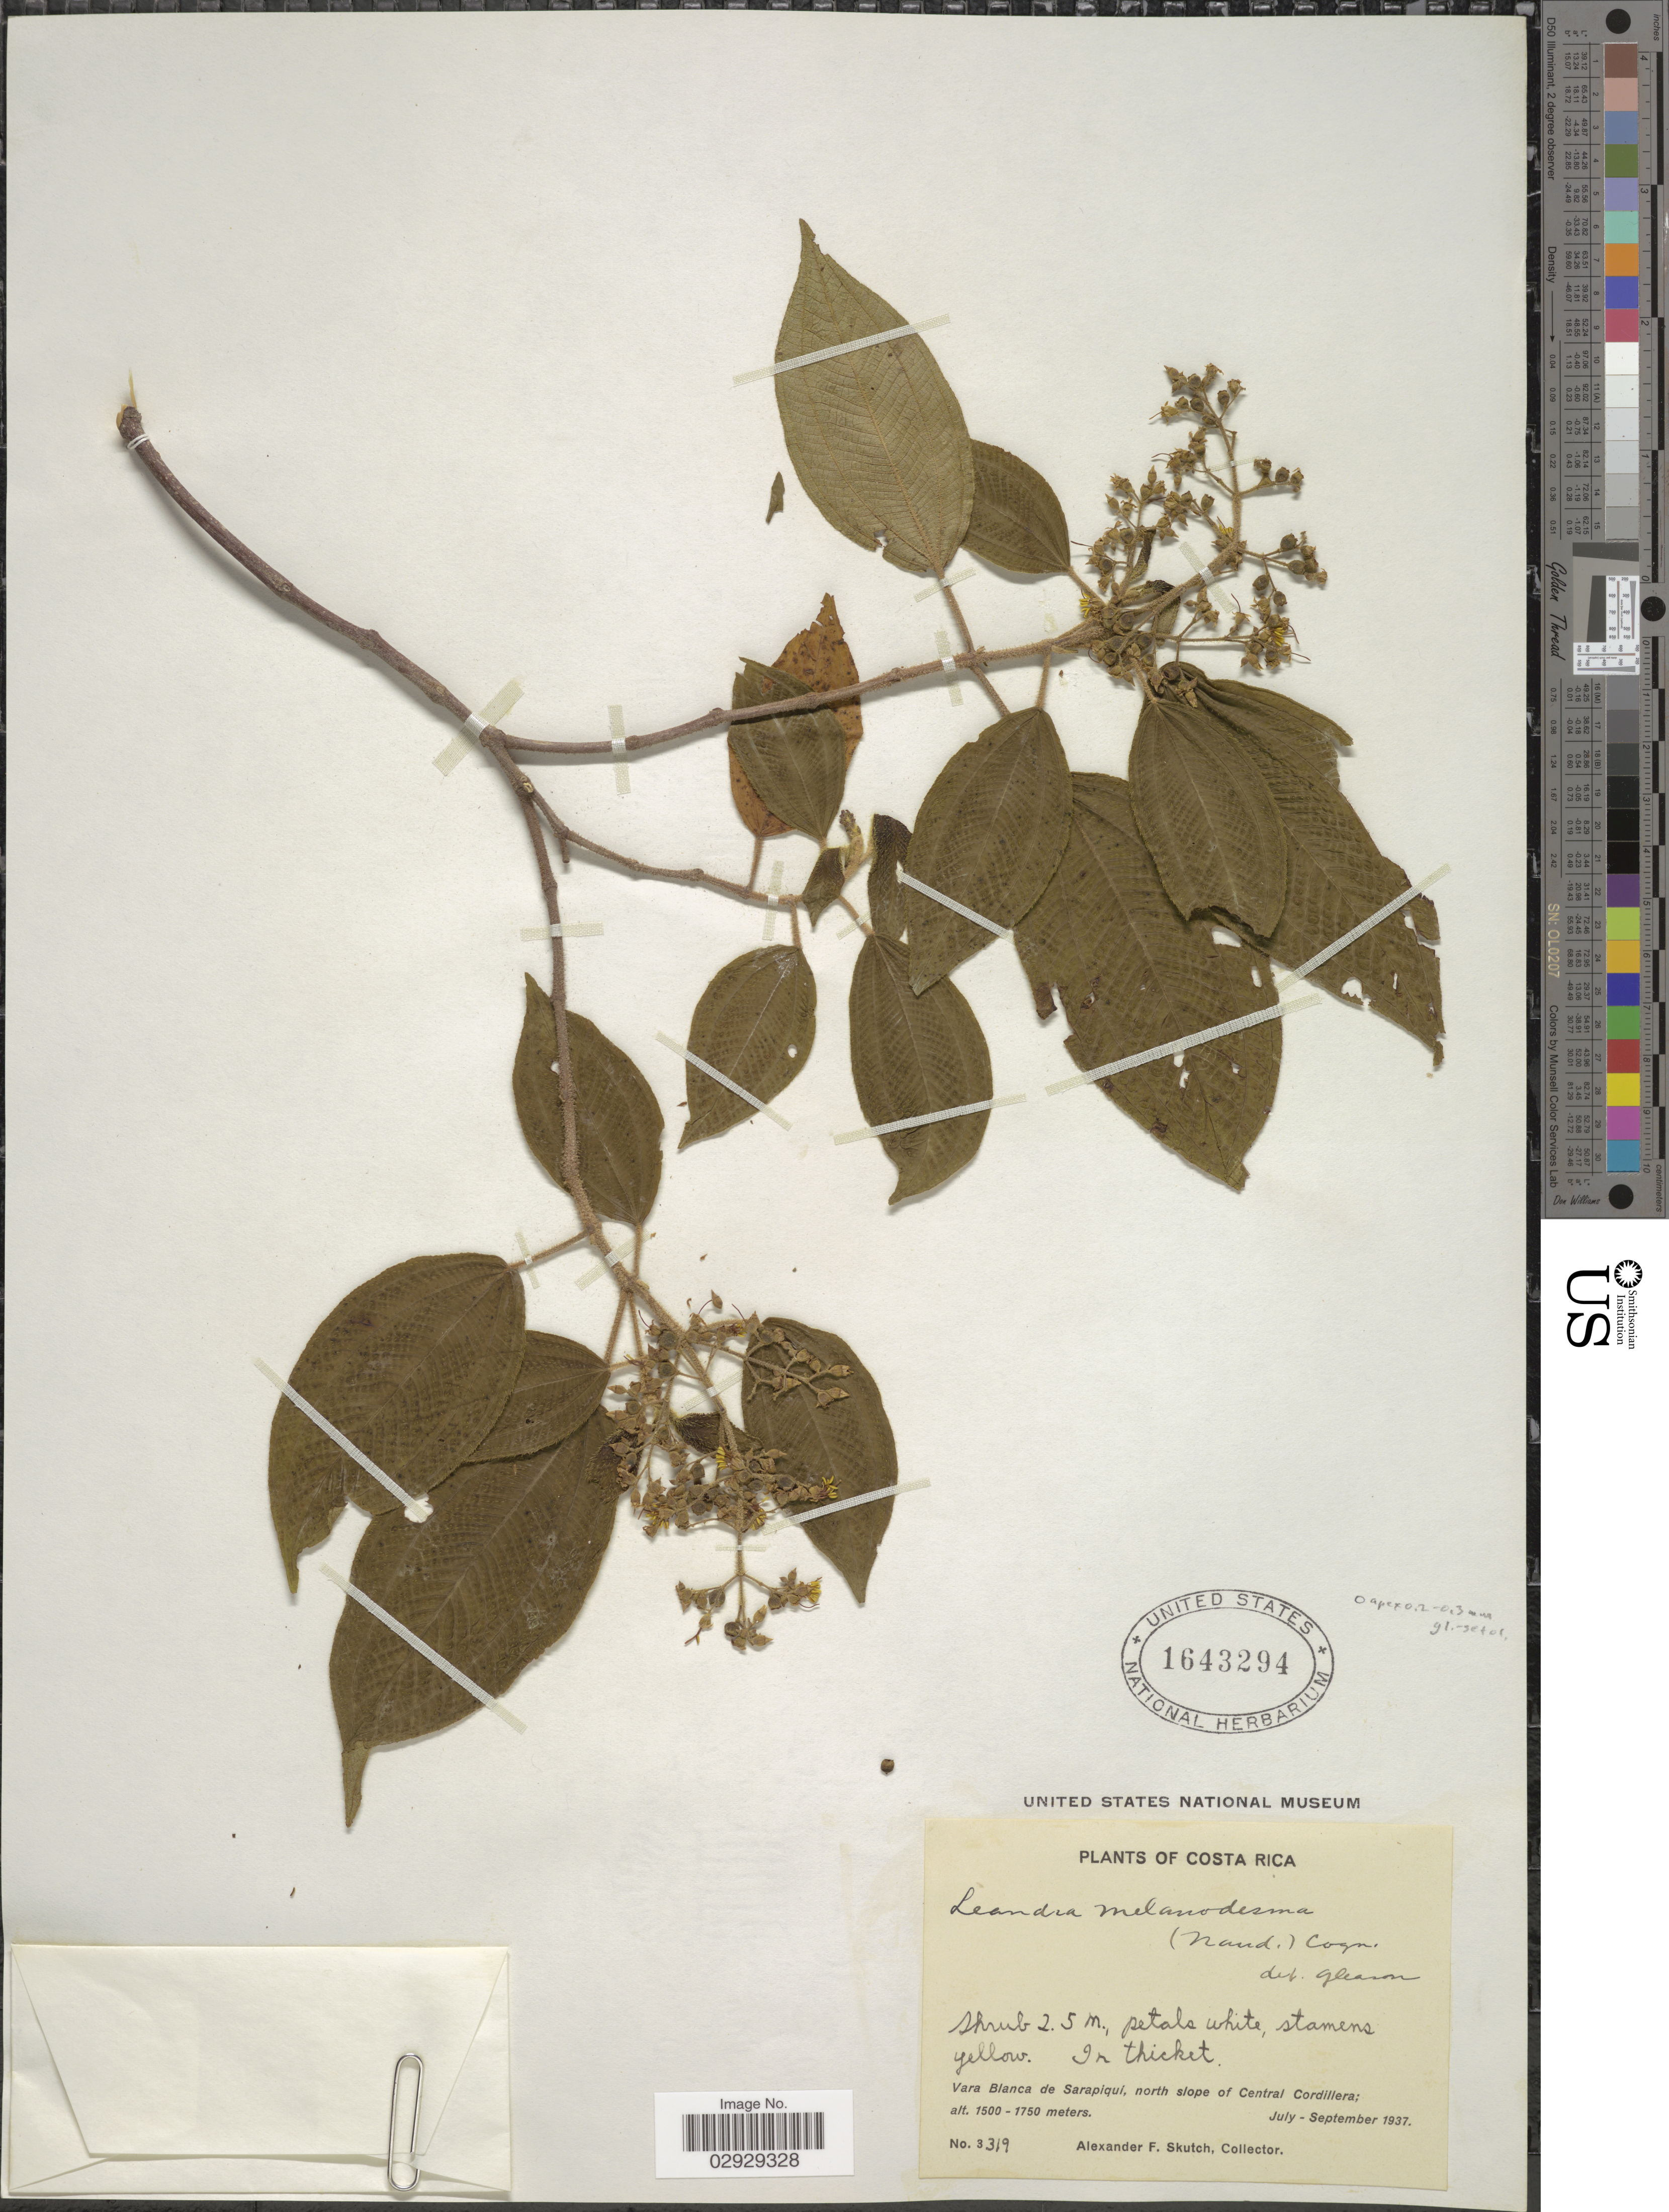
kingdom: Plantae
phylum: Tracheophyta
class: Magnoliopsida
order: Myrtales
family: Melastomataceae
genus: Leandra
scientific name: Leandra melanodesma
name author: (Naudin) Cogn.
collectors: A. F. Skutch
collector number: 3319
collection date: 1937-07/1937-09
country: Costa Rica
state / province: Heredia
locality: Vara Blanca de Sarapiqui, north slope of Central Cordillera.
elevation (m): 1500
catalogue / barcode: US 1643294